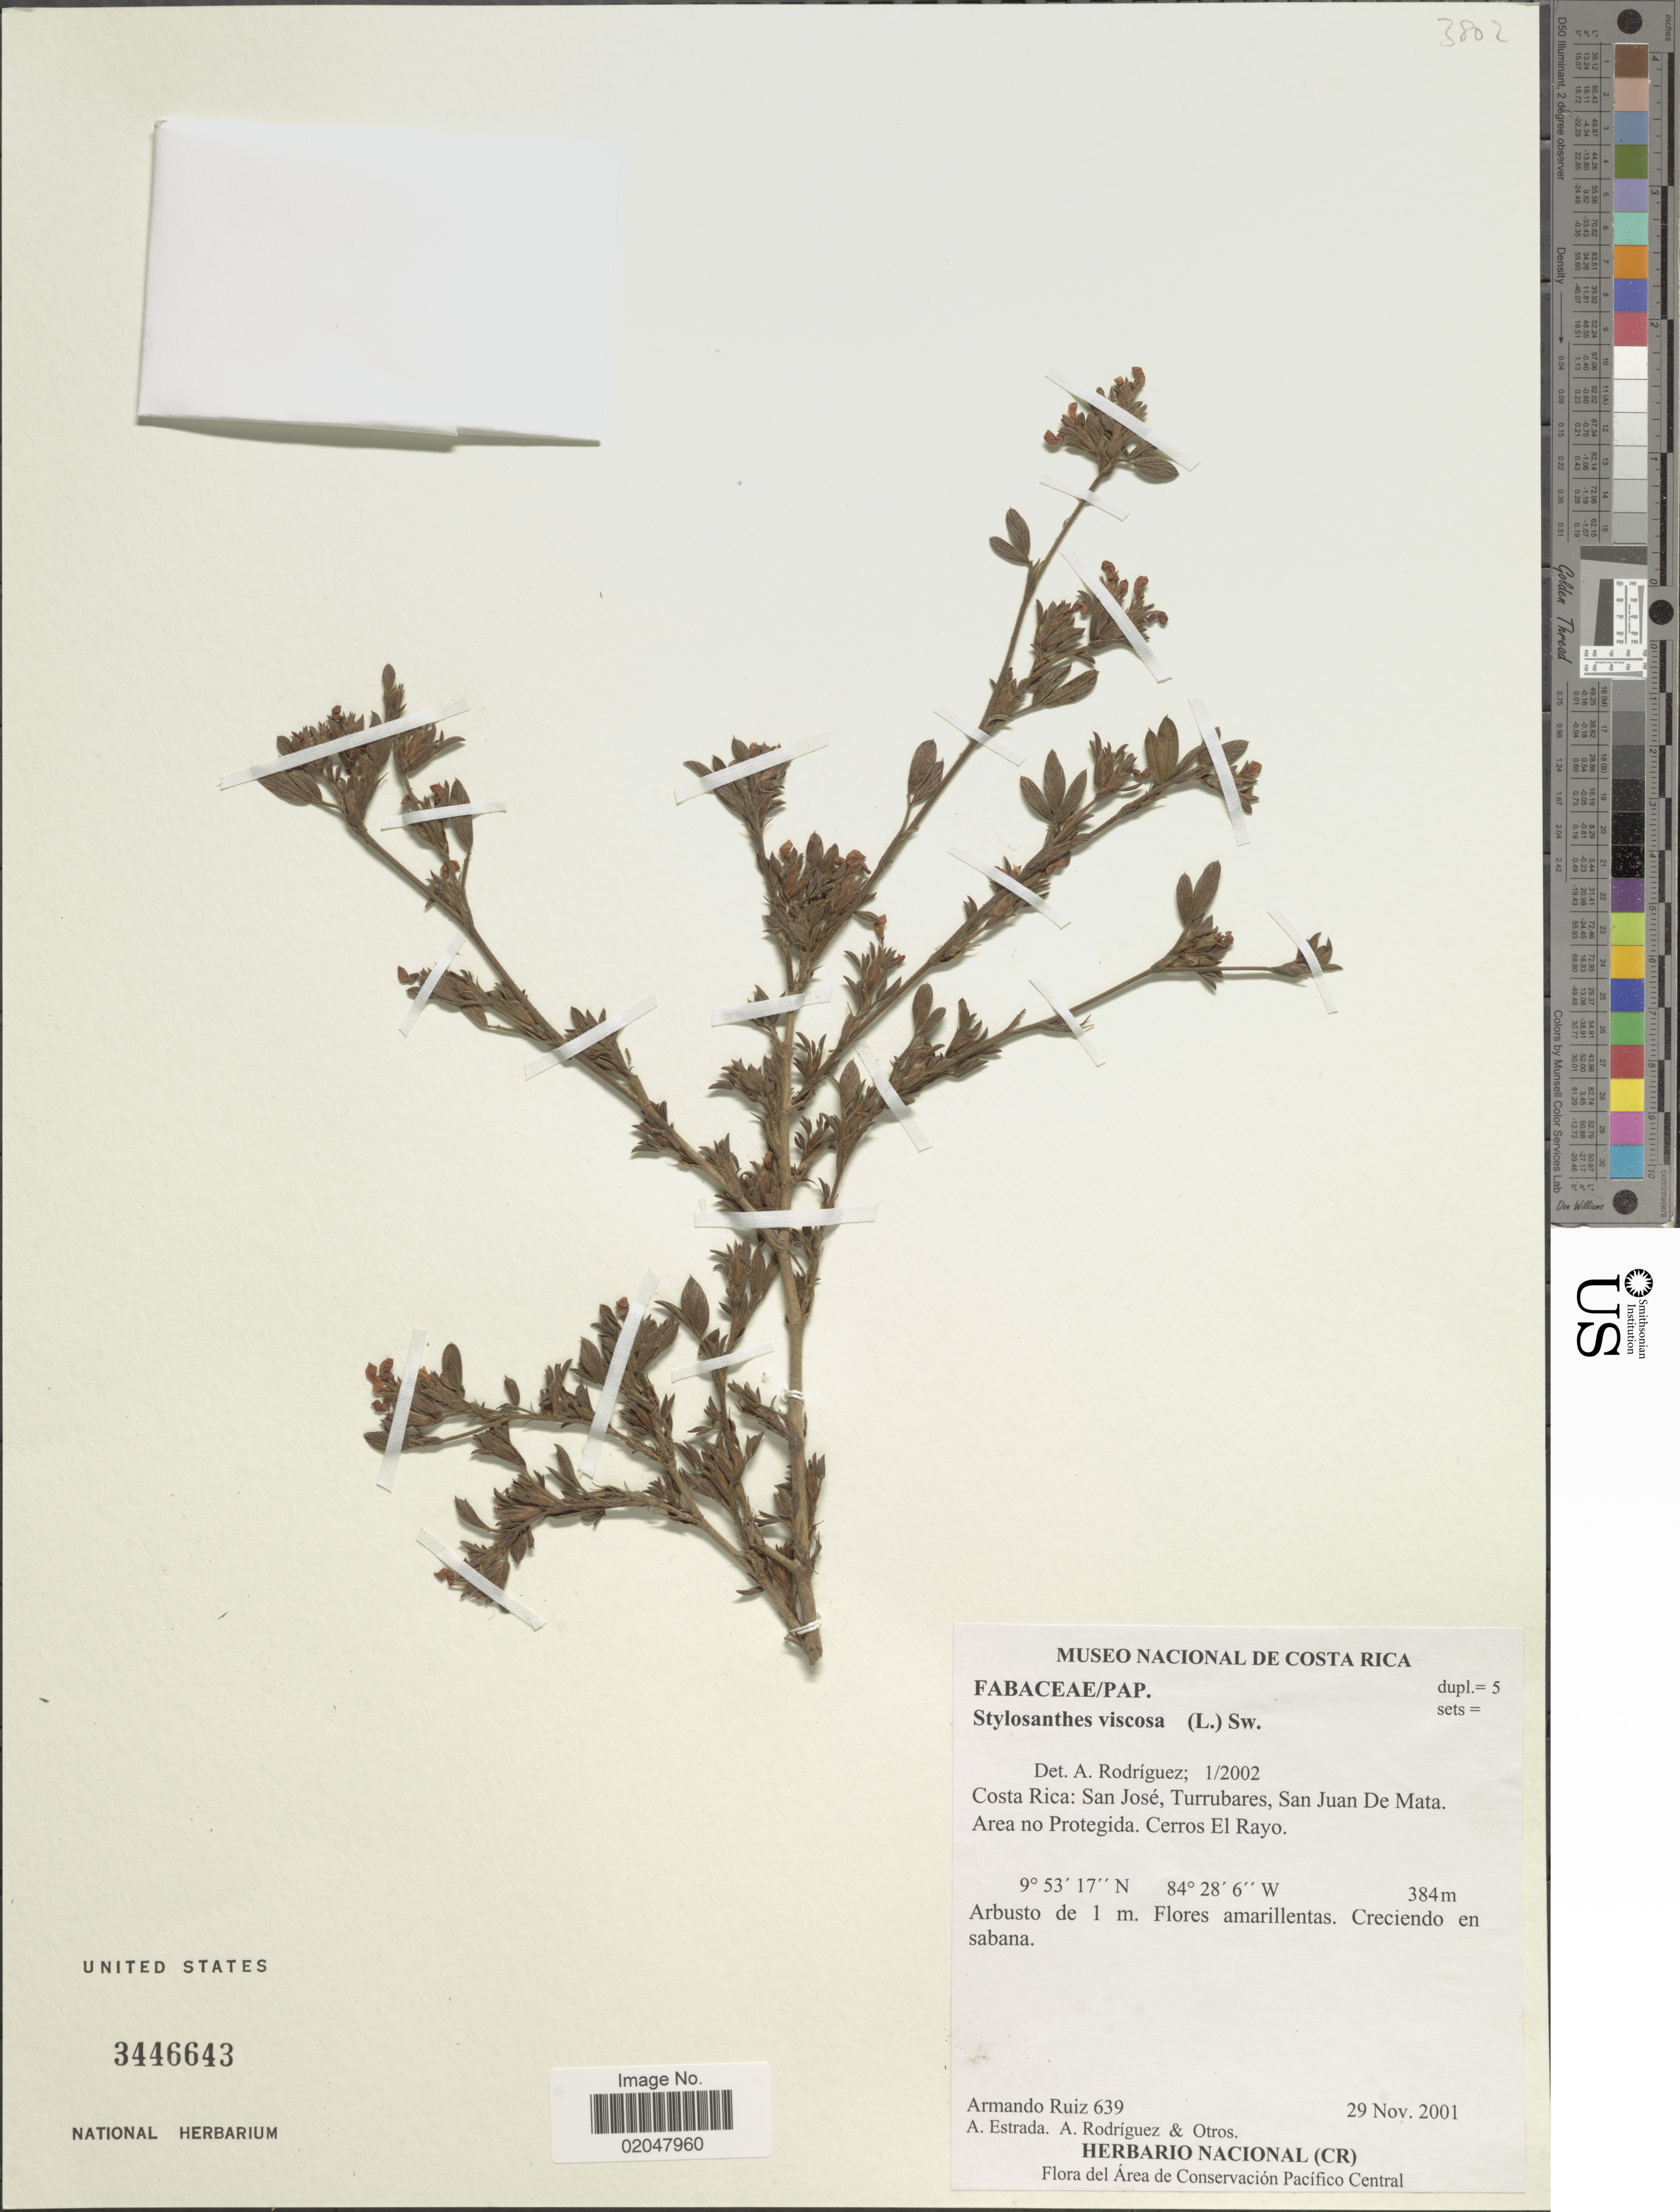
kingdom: Plantae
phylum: Tracheophyta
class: Magnoliopsida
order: Fabales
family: Fabaceae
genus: Stylosanthes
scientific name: Stylosanthes viscosa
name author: Sw.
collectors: A. Ruiz, A. Estrada, A. Rodríguez & et al.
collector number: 639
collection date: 2001-11-29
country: Costa Rica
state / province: San José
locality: Turrubares, San Juan De mta. Area no Protegida. Cerros El Rayo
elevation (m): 384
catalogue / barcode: US 3446643